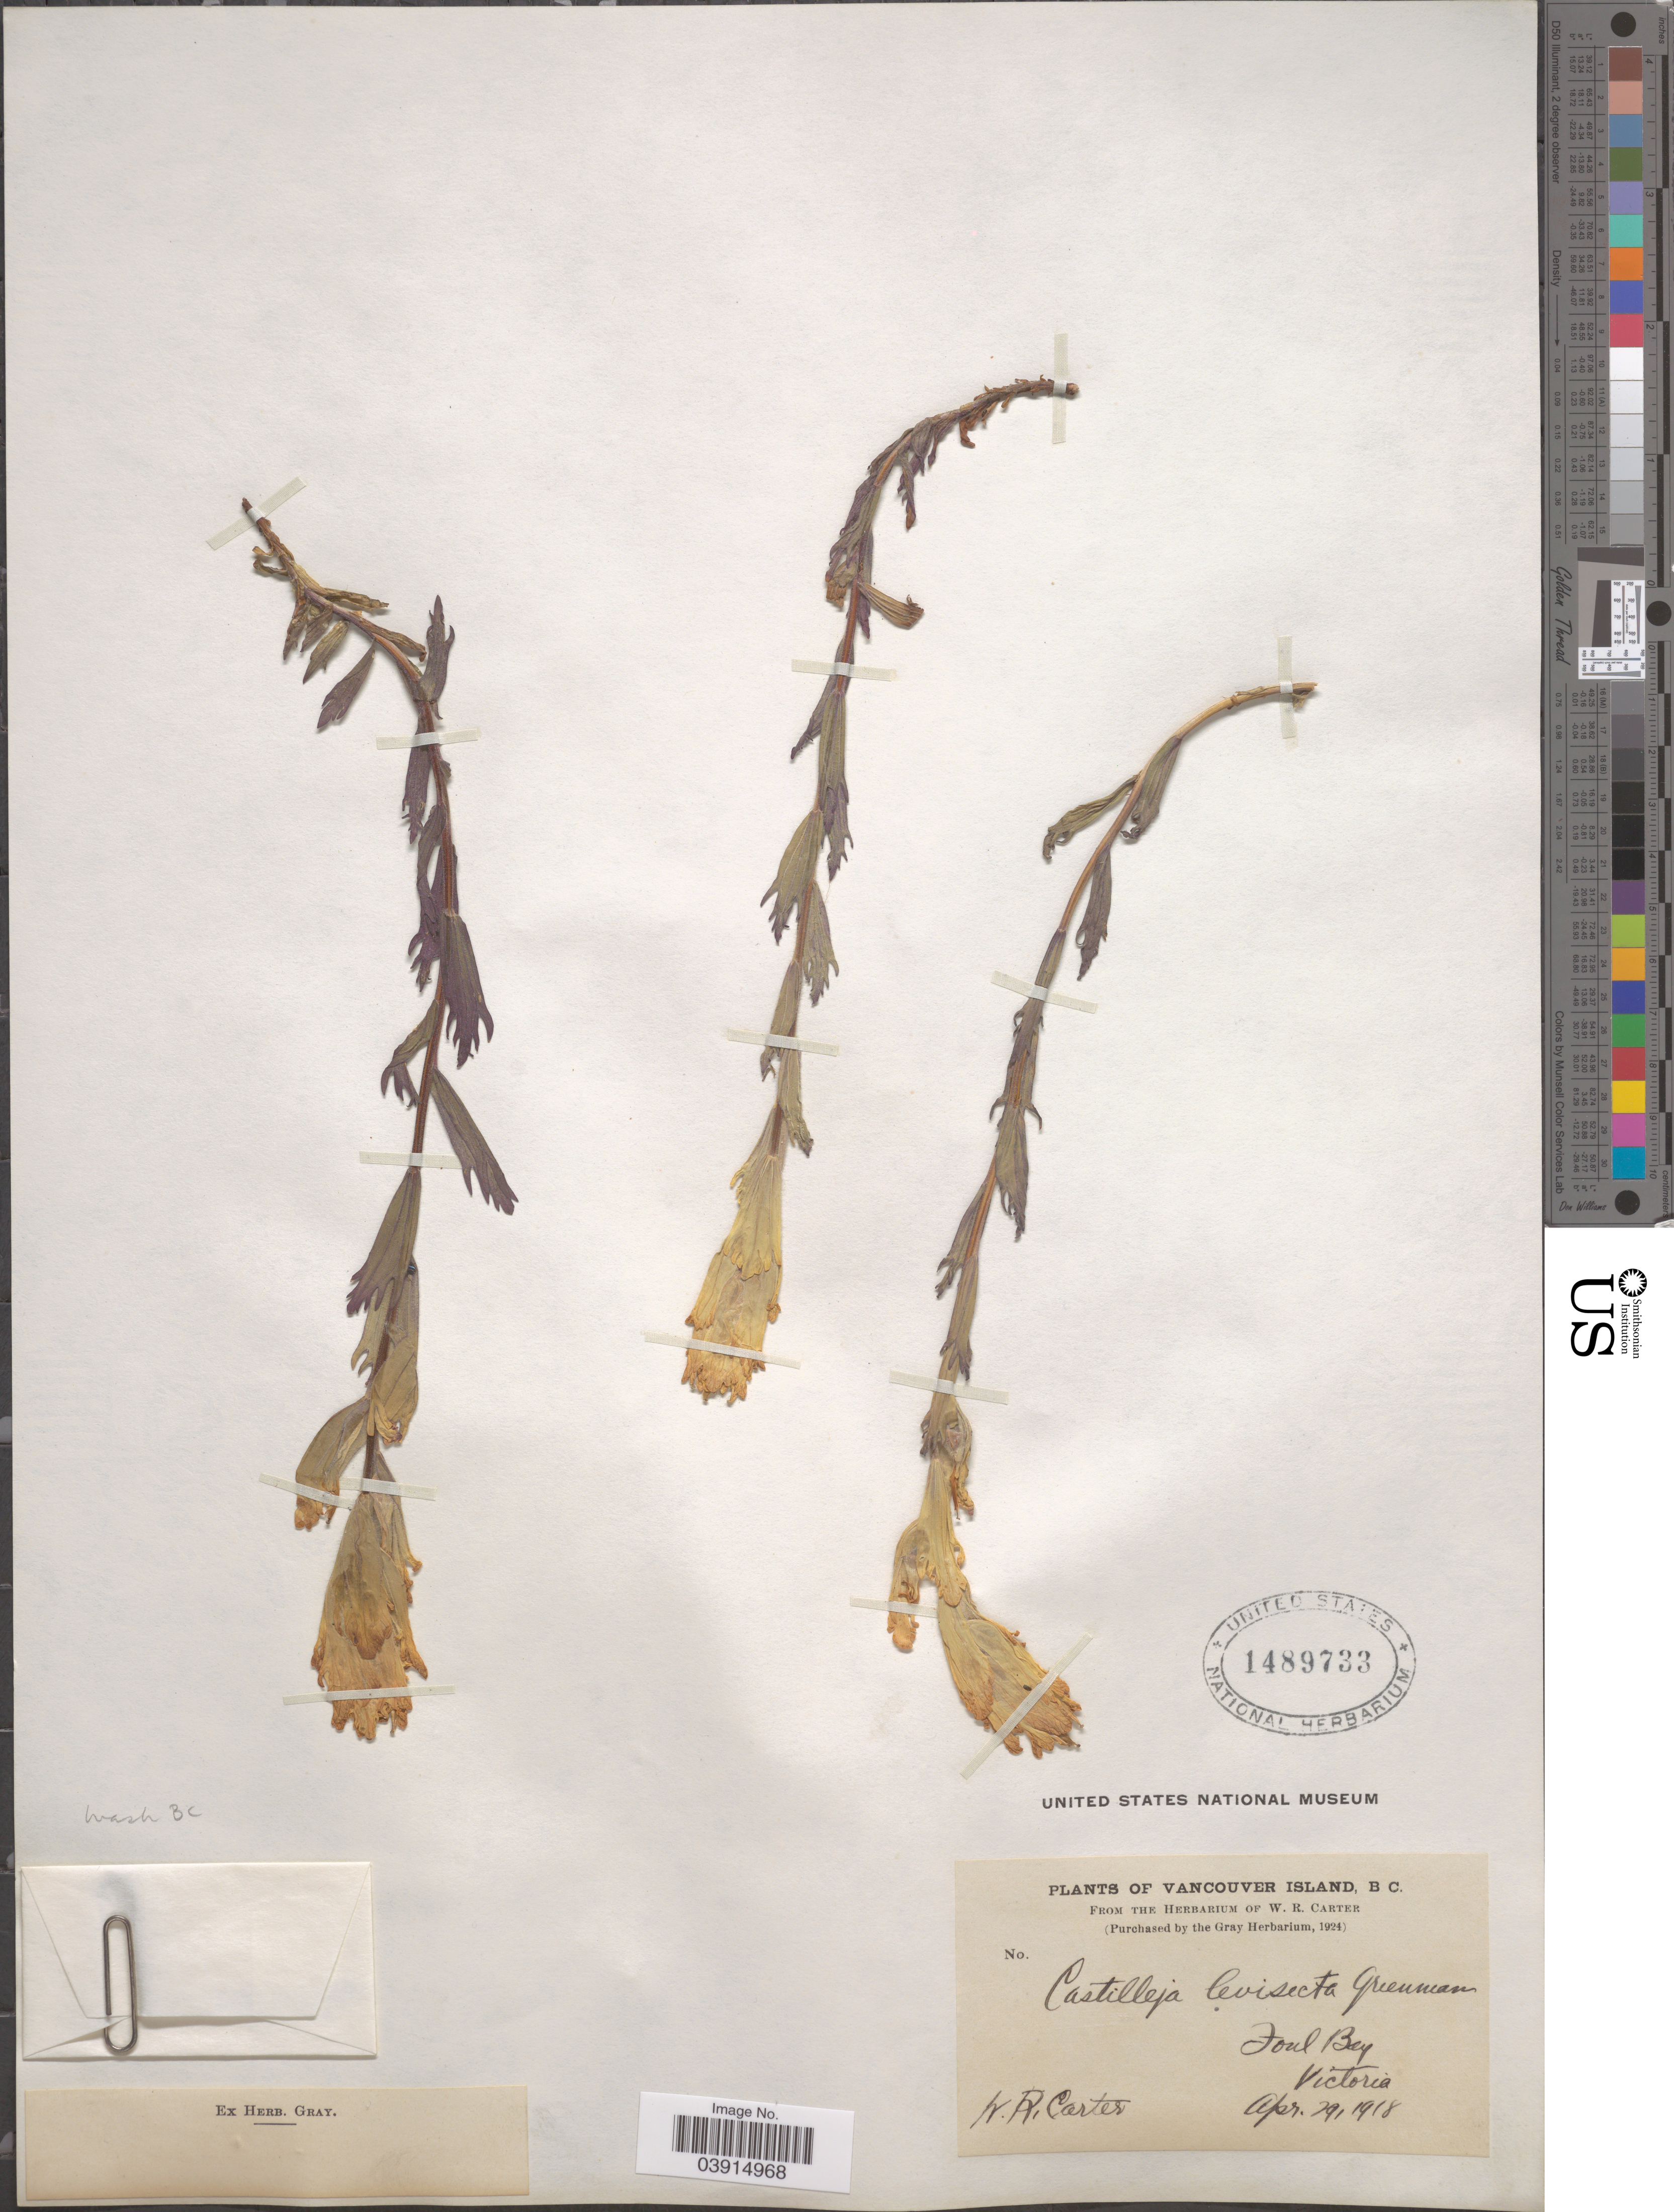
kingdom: Plantae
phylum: Tracheophyta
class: Magnoliopsida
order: Lamiales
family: Orobanchaceae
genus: Castilleja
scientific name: Castilleja sp.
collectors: W. R. Carter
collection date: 1918-04-29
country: Canada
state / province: British Columbia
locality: Vancouver Island. Foul Bay. Victoria.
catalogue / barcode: US 1489733